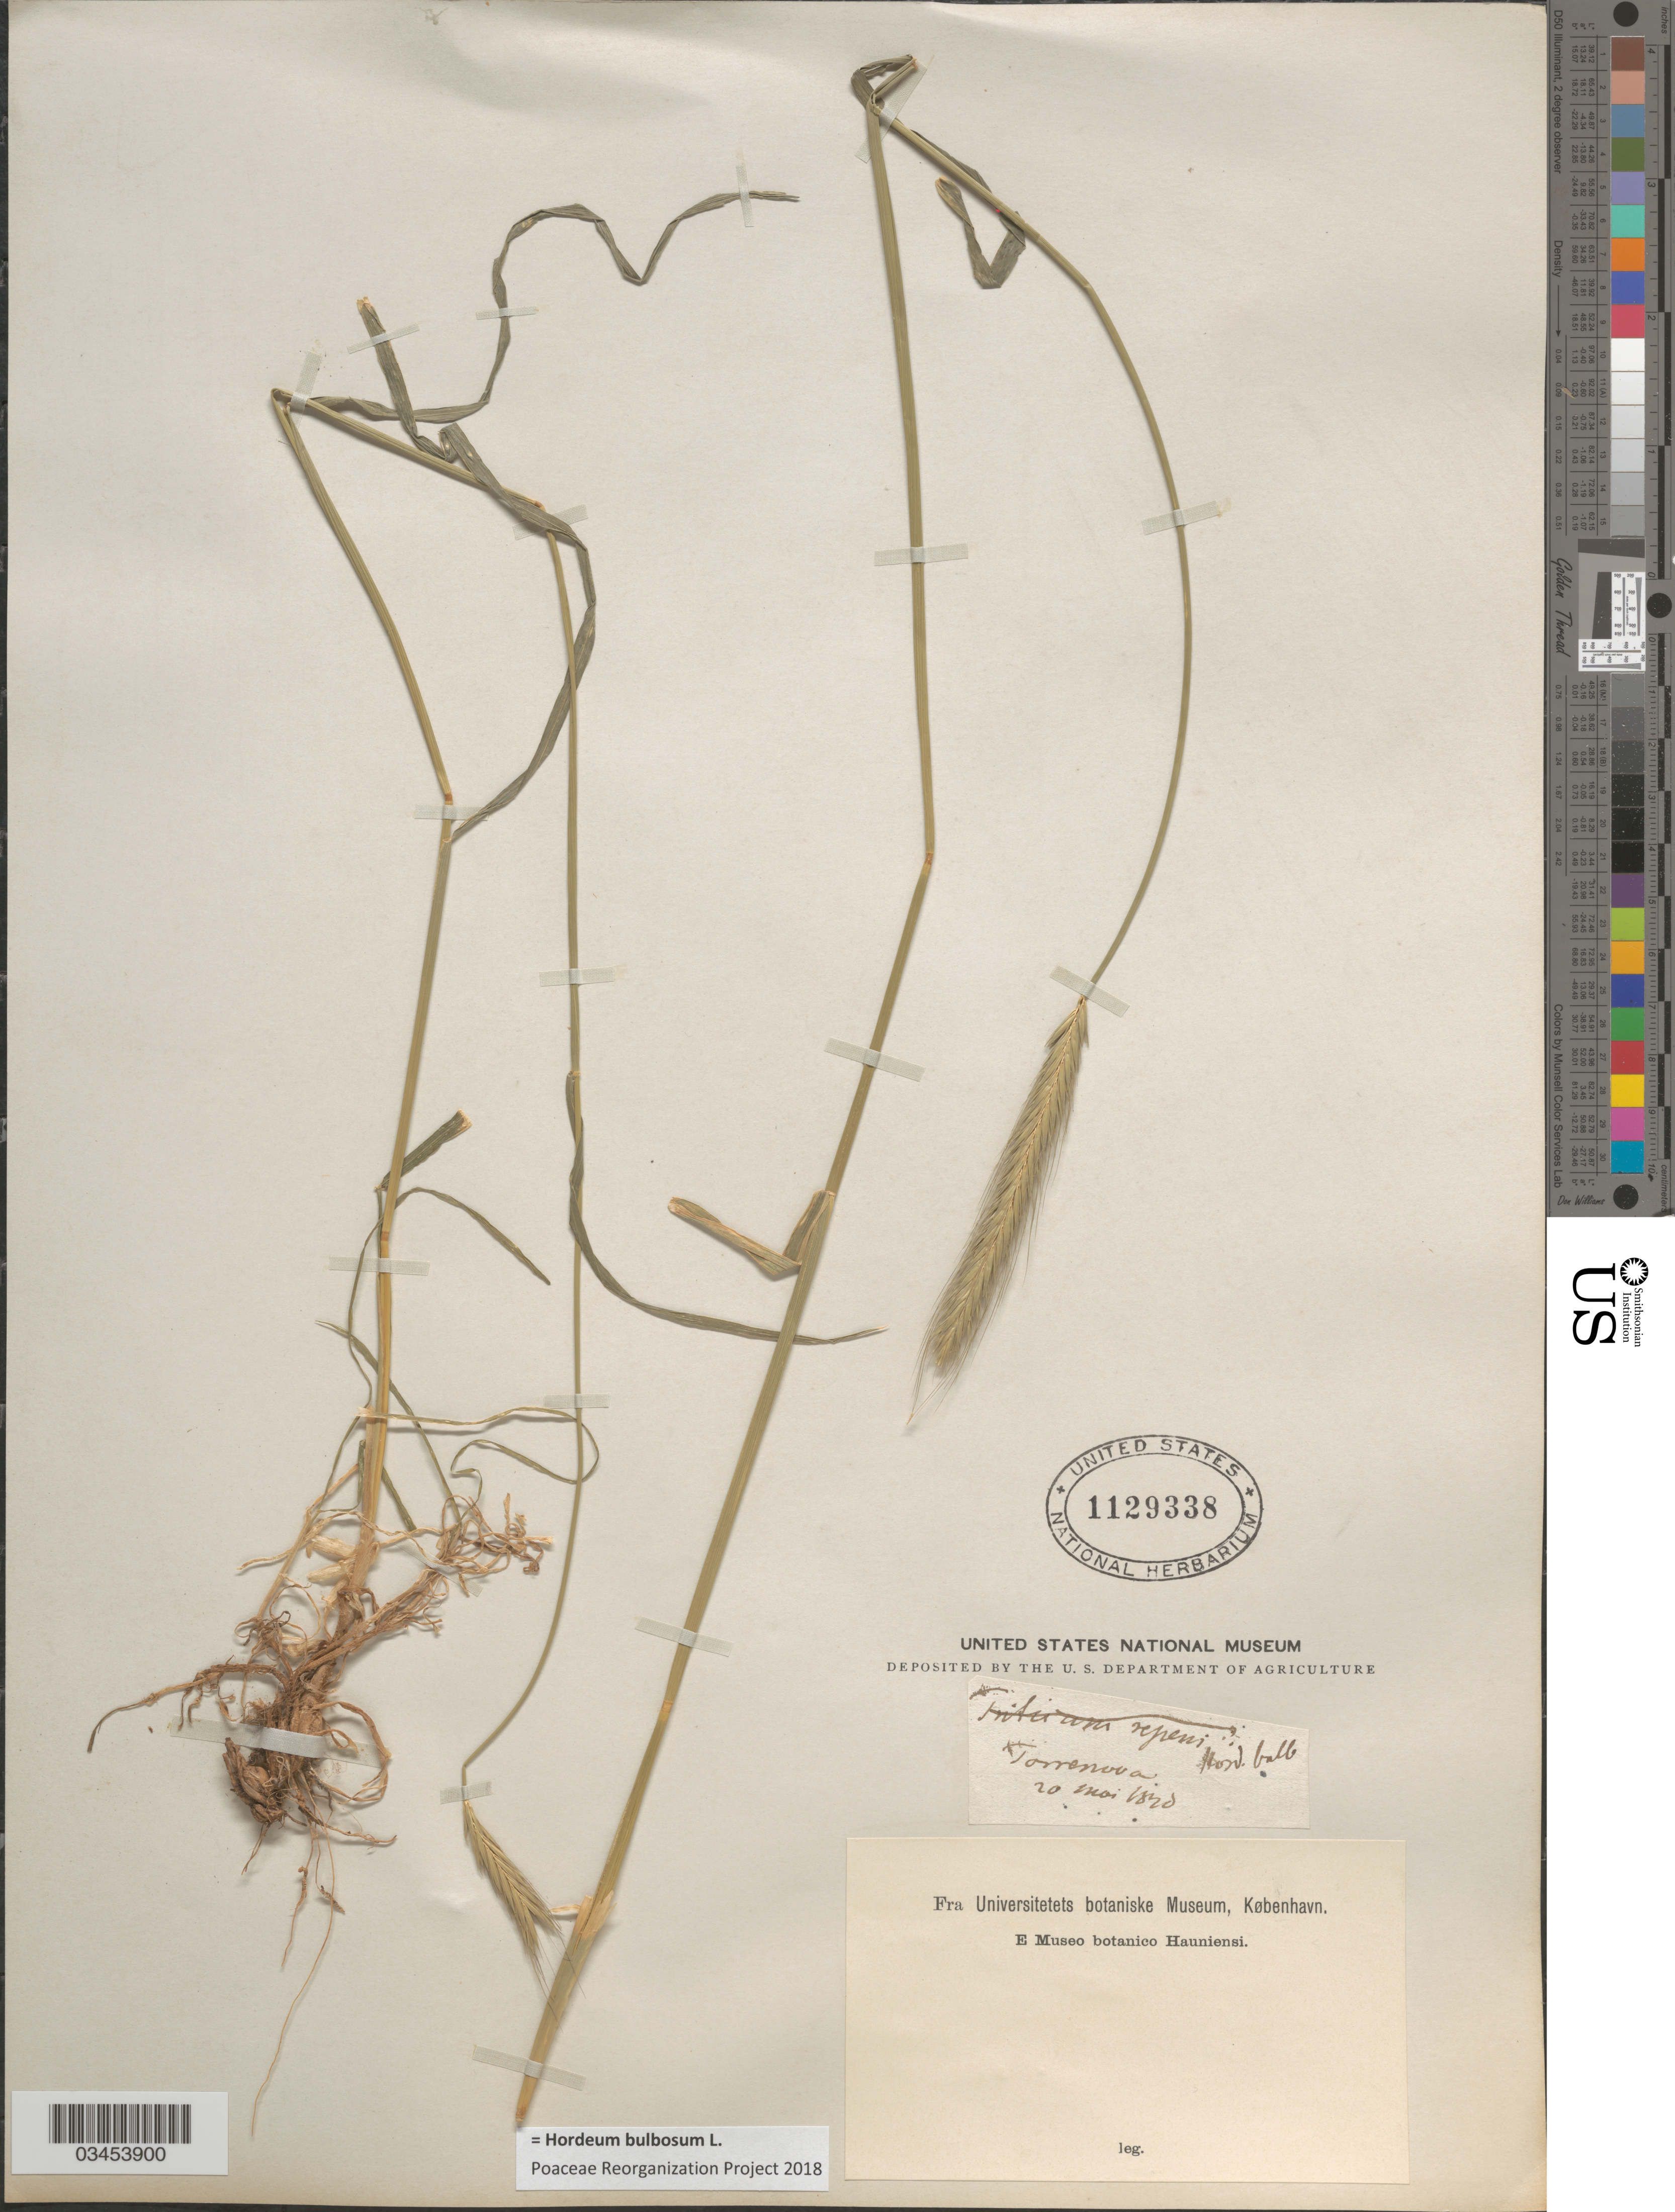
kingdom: Plantae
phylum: Tracheophyta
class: Liliopsida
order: Poales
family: Poaceae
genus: Hordeum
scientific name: Hordeum bulbosum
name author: L.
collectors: Museo Botanico Hauniense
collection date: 1870-05-20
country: Italy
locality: Torrenova.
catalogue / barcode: US 1129338